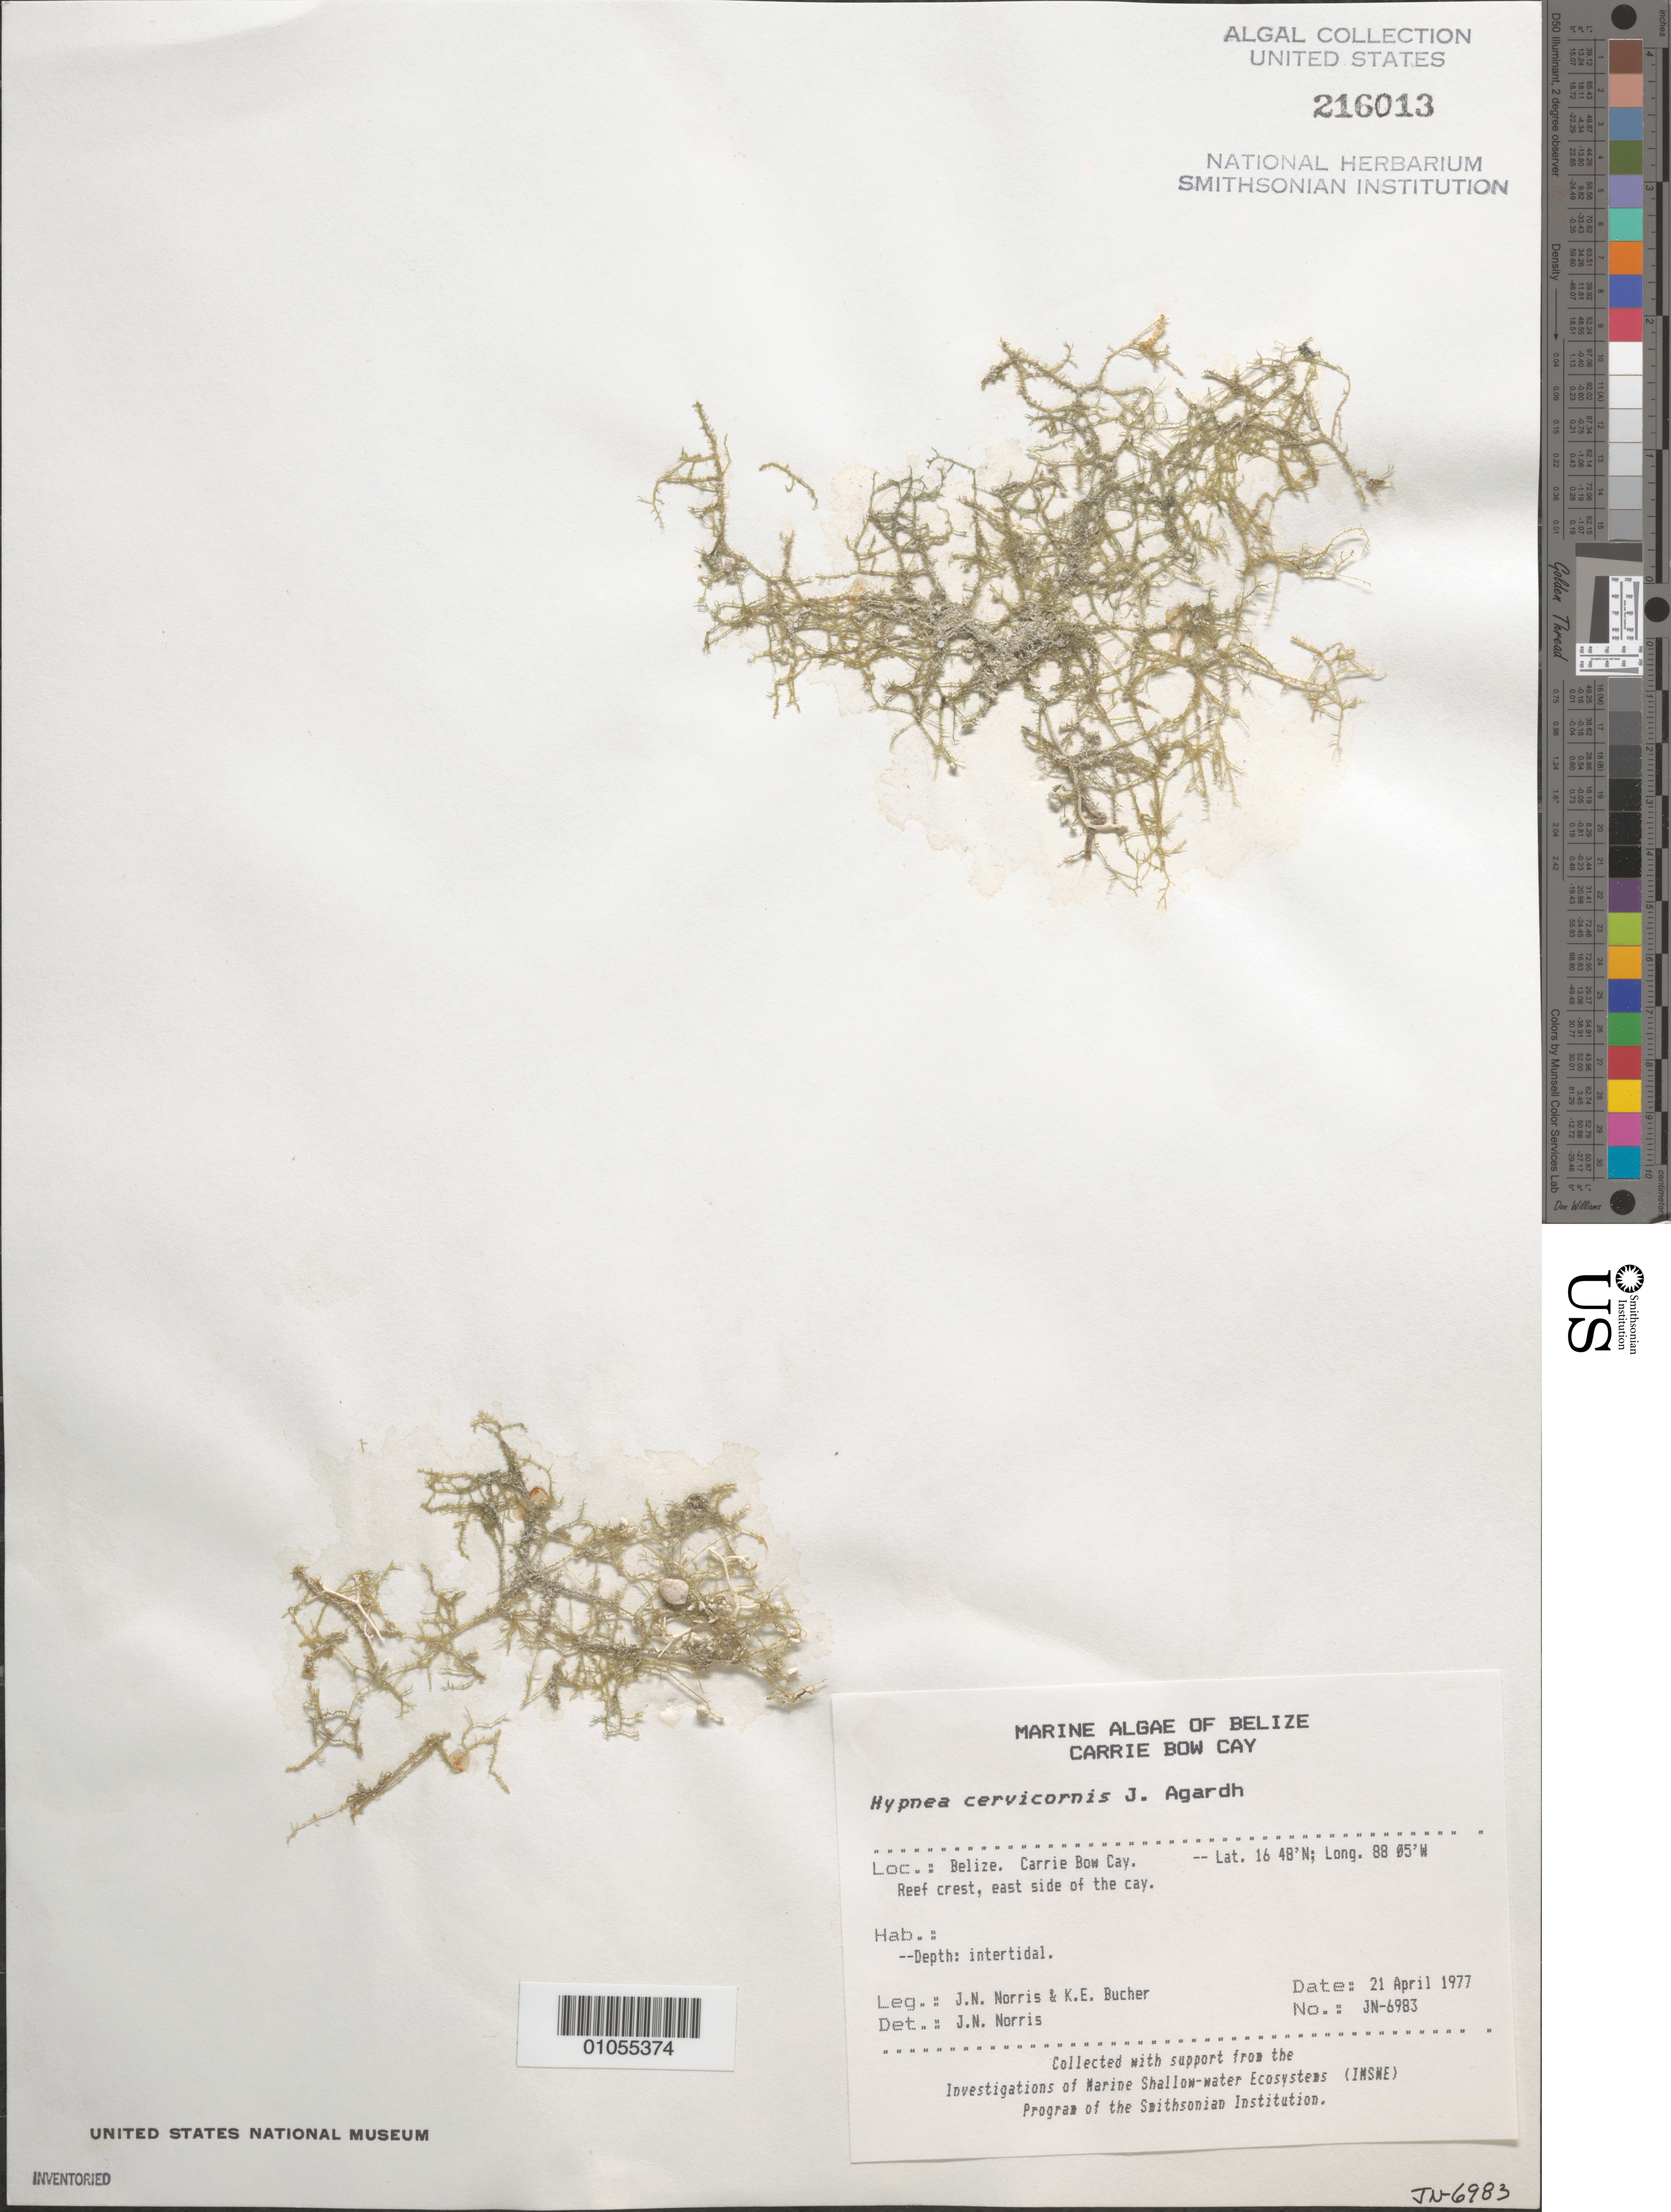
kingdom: Plantae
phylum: Rhodophyta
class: Florideophyceae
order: Gigartinales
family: Cystocloniaceae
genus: Hypnea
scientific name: Hypnea cervicornis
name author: J. Agardh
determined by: Norris, James N.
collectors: J. N. Norris & K. E. Bucher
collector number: JN-6983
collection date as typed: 21 Apr 1977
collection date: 1977-04-21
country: Belize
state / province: Stann Creek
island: Carrie Bow Cay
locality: Reef crest, east side of cay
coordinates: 16 48'N, 88 05'W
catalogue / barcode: US 216013